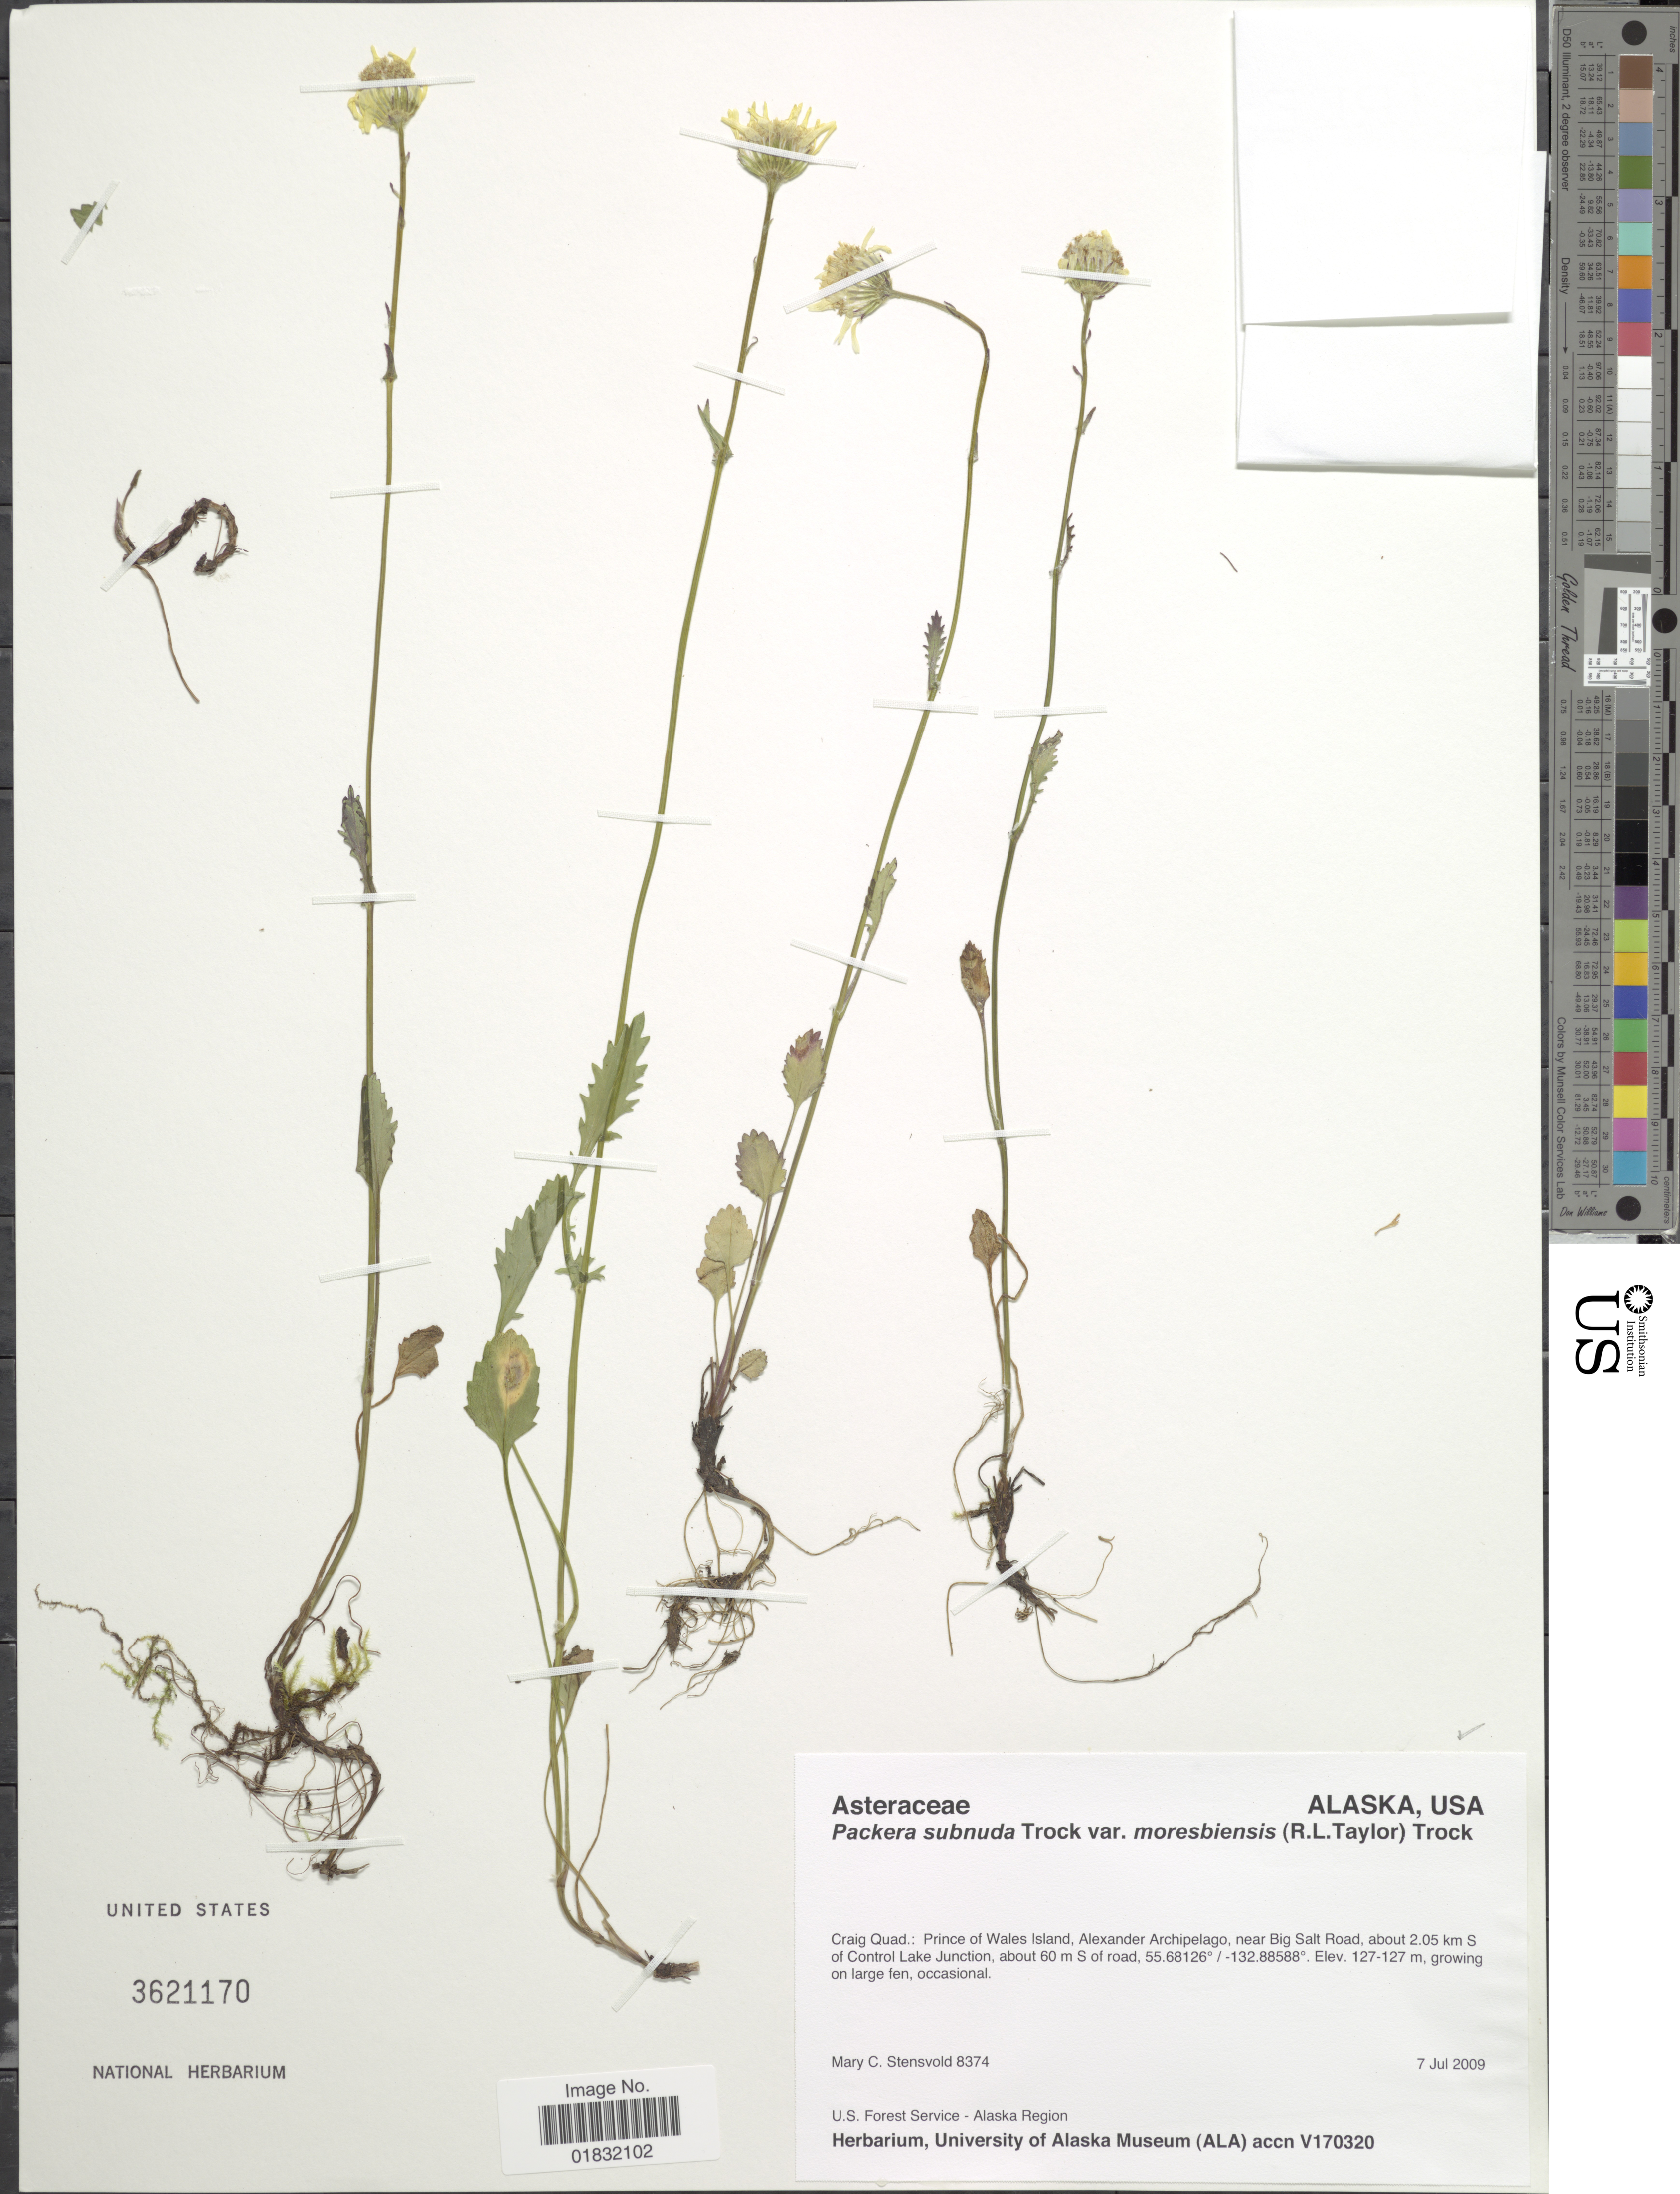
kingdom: Plantae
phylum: Tracheophyta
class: Magnoliopsida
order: Asterales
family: Asteraceae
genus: Packera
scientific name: Packera subnuda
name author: (DC.) Trock & T.M. Barkley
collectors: M. Stensvold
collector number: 8374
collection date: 2009-07-07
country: United States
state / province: Alaska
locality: Craig Quad.: Prince of Wales Island, Alexander Archipelago, near Big Salt Road, about 2.05 km S of Control Lake Junction, abiut 60 m S of road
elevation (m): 127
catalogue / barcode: US 3621170